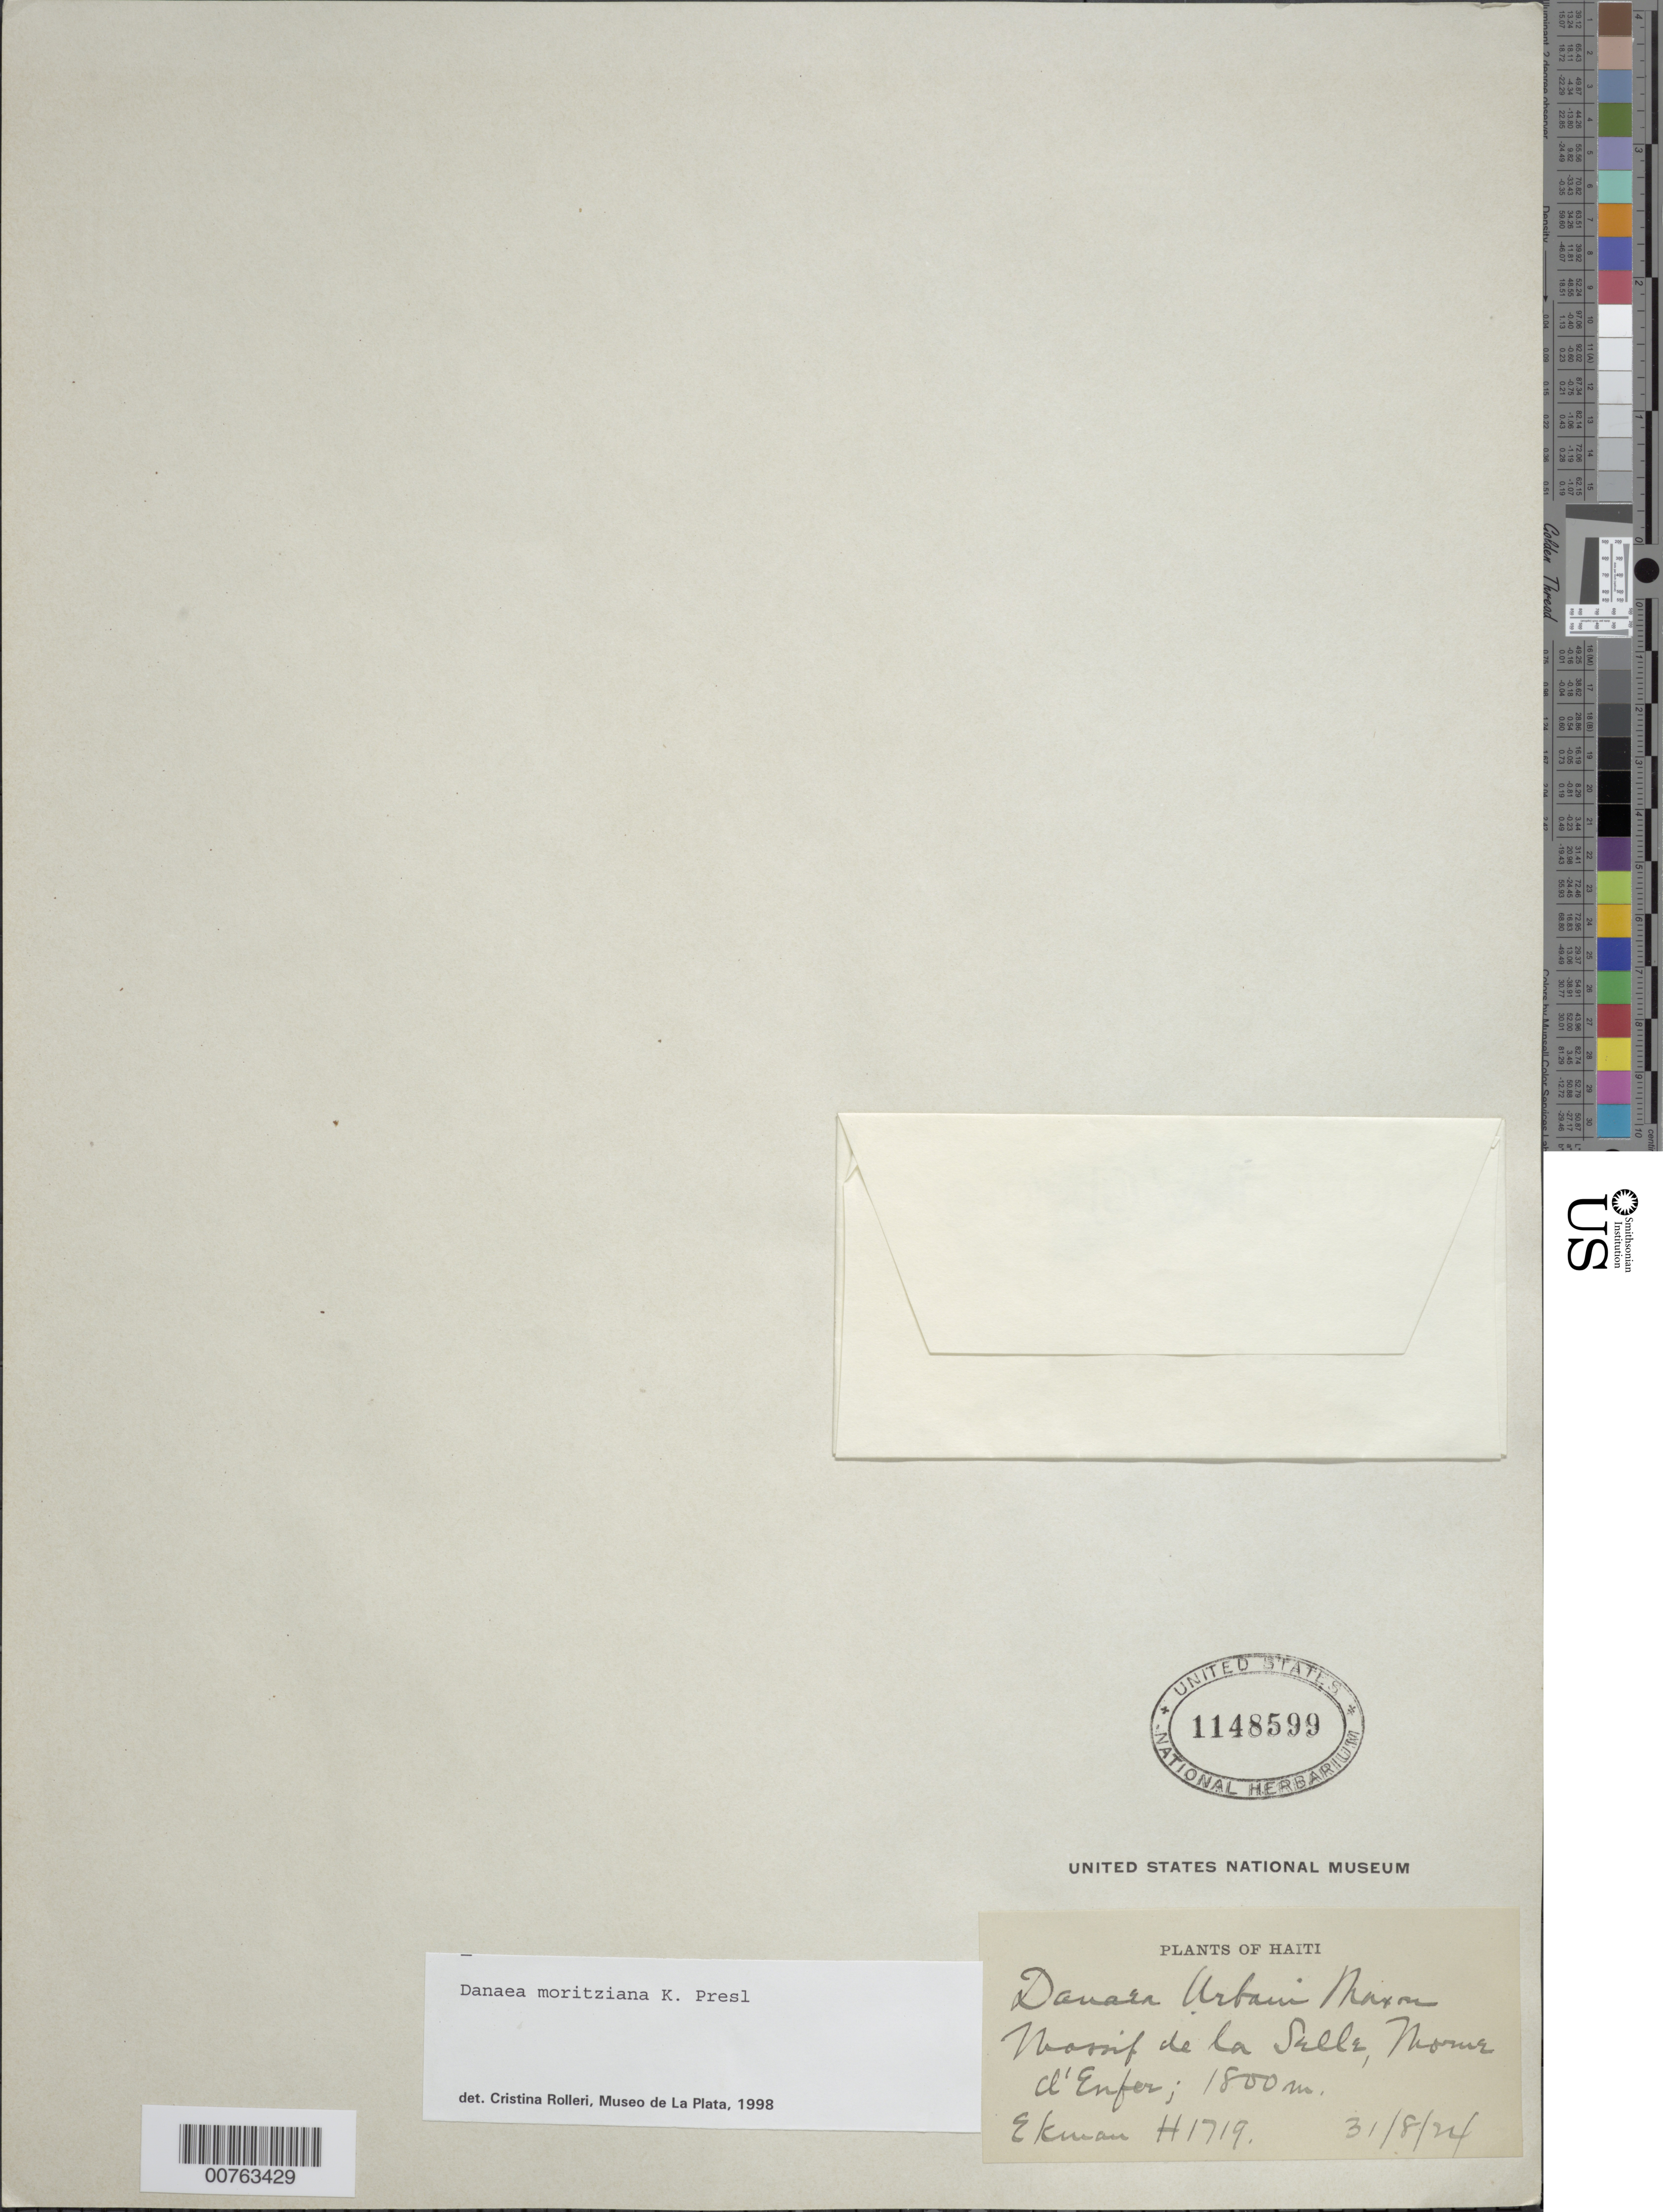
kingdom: Plantae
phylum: Tracheophyta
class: Polypodiopsida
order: Marattiales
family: Marattiaceae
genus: Danaea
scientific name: Danaea moritziana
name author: C. Presl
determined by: Rolleri, Cristina H.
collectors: E. L. Ekman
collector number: H 1719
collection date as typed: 31 Aug 1924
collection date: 1924-08-31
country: Haiti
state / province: Ouest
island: Hispaniola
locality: Massif de la Selle, Morne d'Enfer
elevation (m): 1800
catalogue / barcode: US 1148599